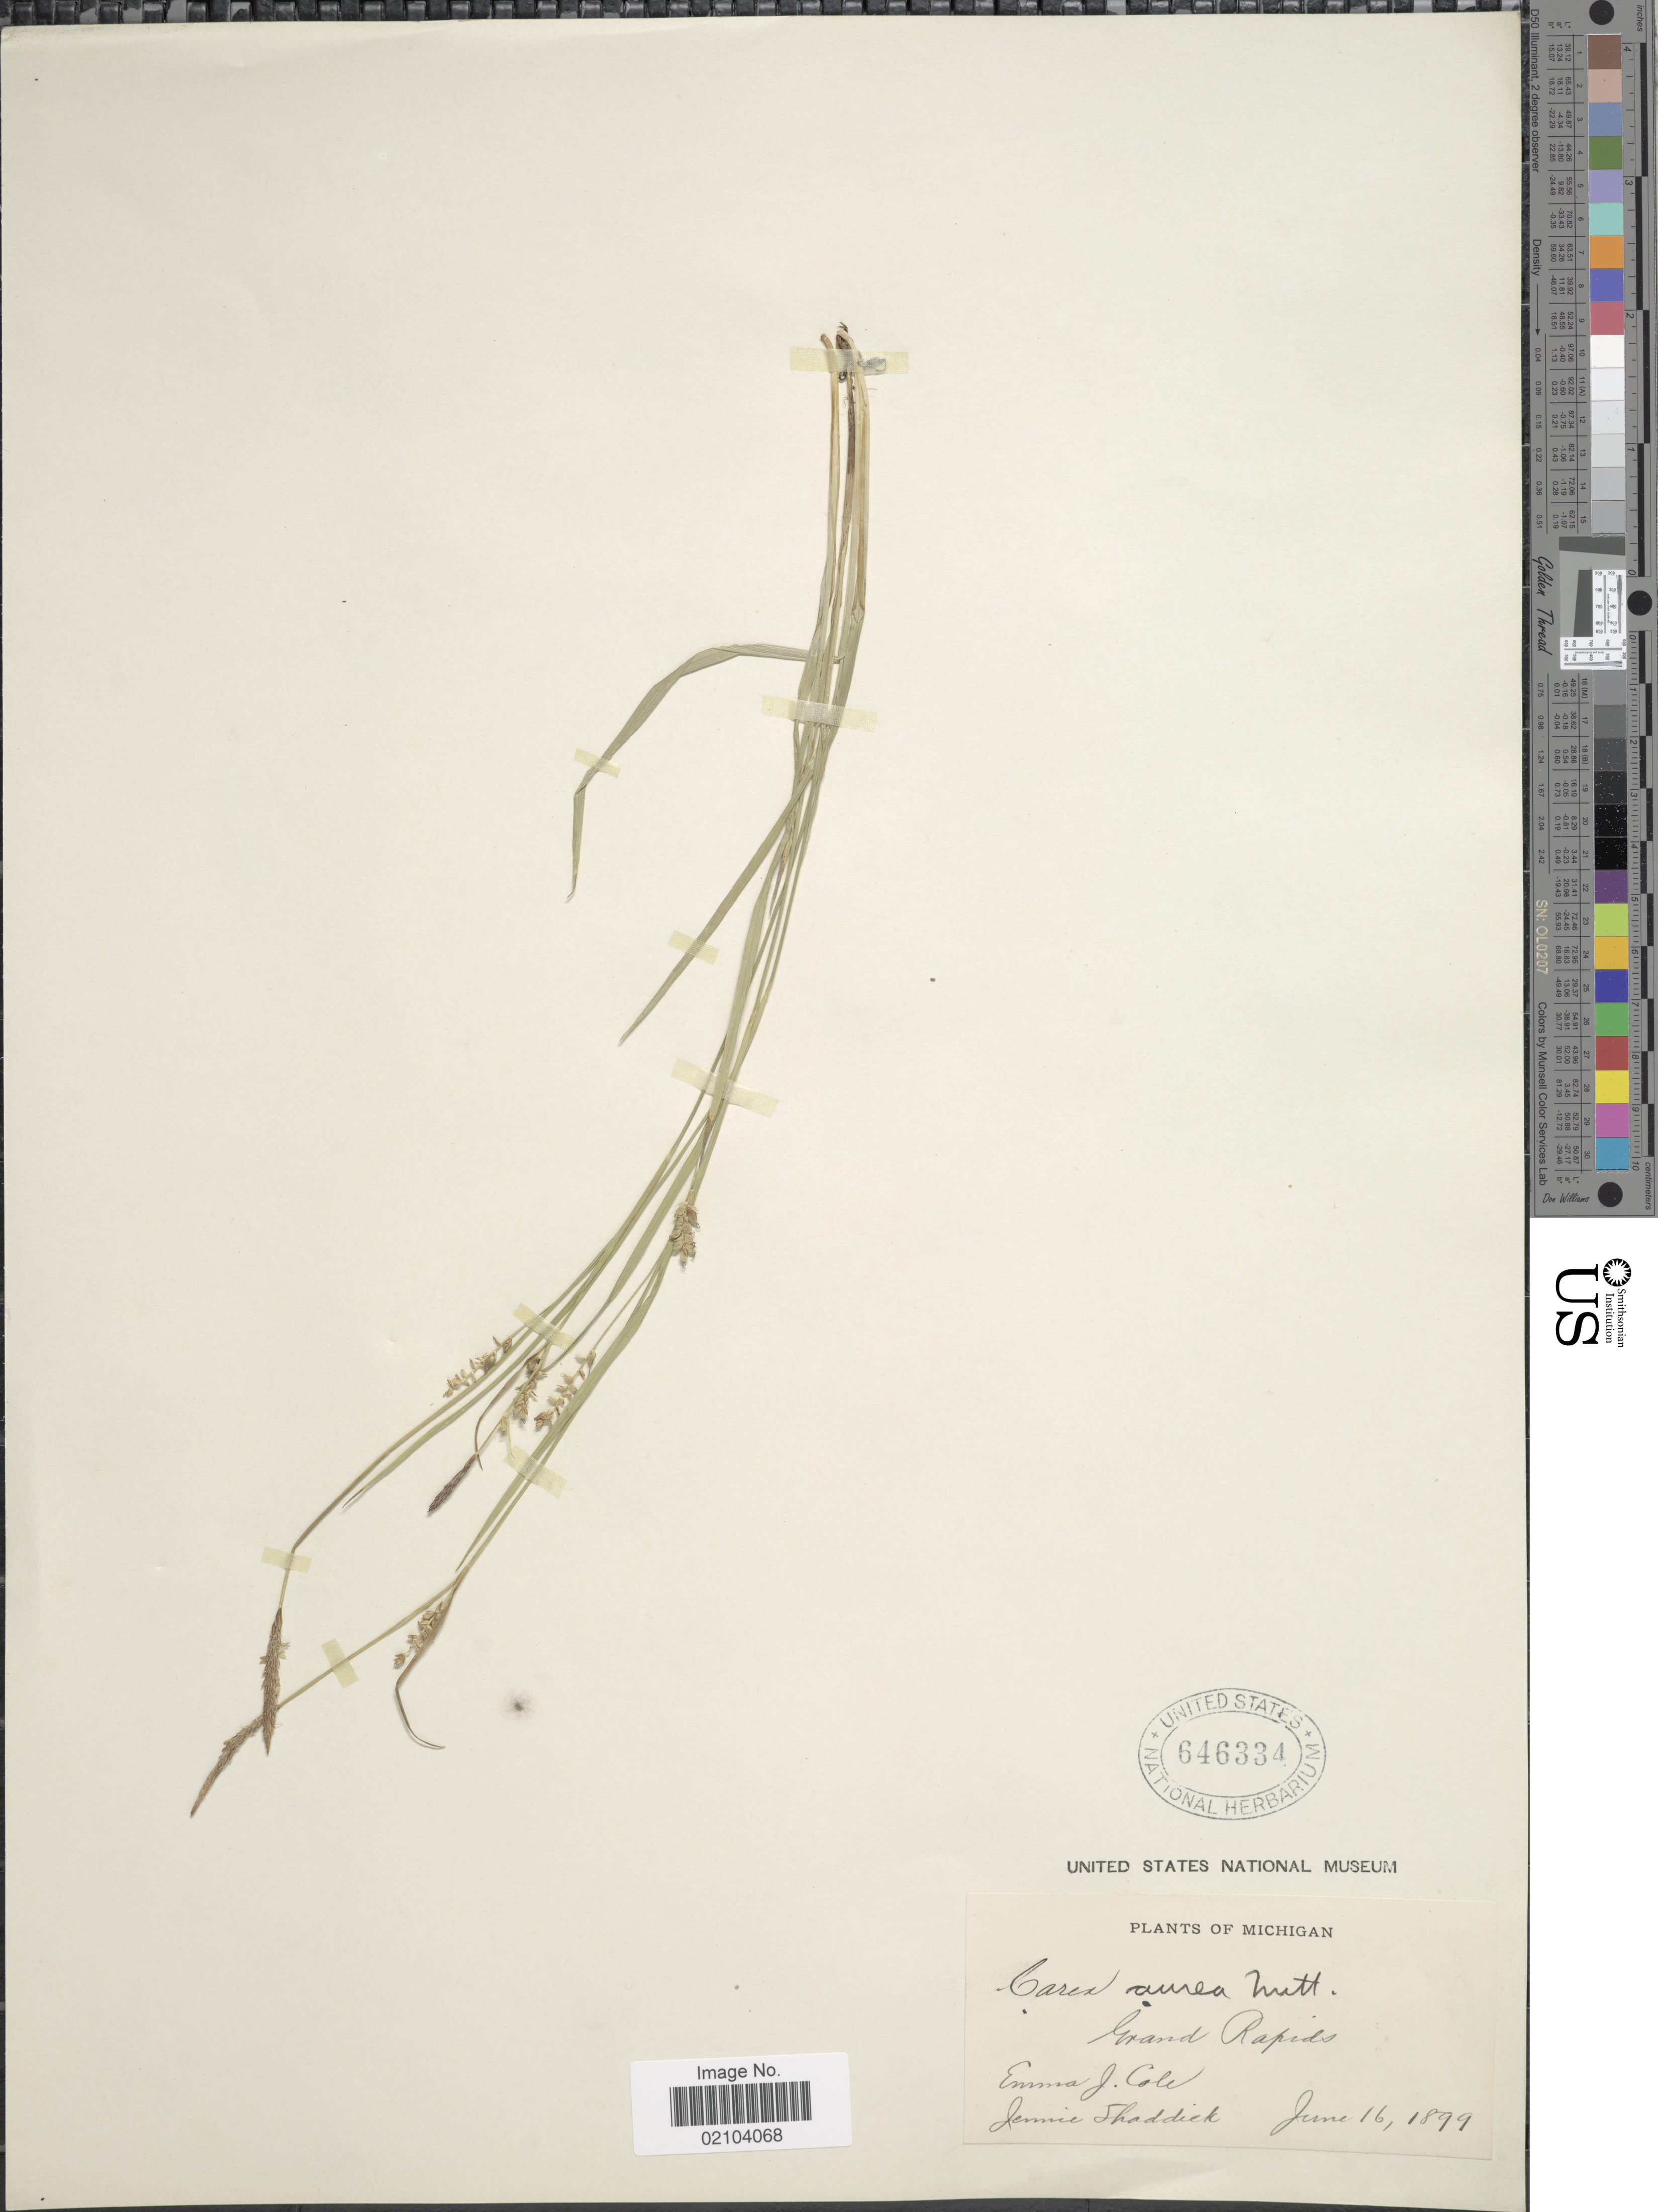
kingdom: Plantae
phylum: Tracheophyta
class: Liliopsida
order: Poales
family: Cyperaceae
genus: Carex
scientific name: Carex aurea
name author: Nutt.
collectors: E. Cole & J. Shaddick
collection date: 1899-06-16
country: United States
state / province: Michigan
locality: Grand Rapids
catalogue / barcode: US 646334